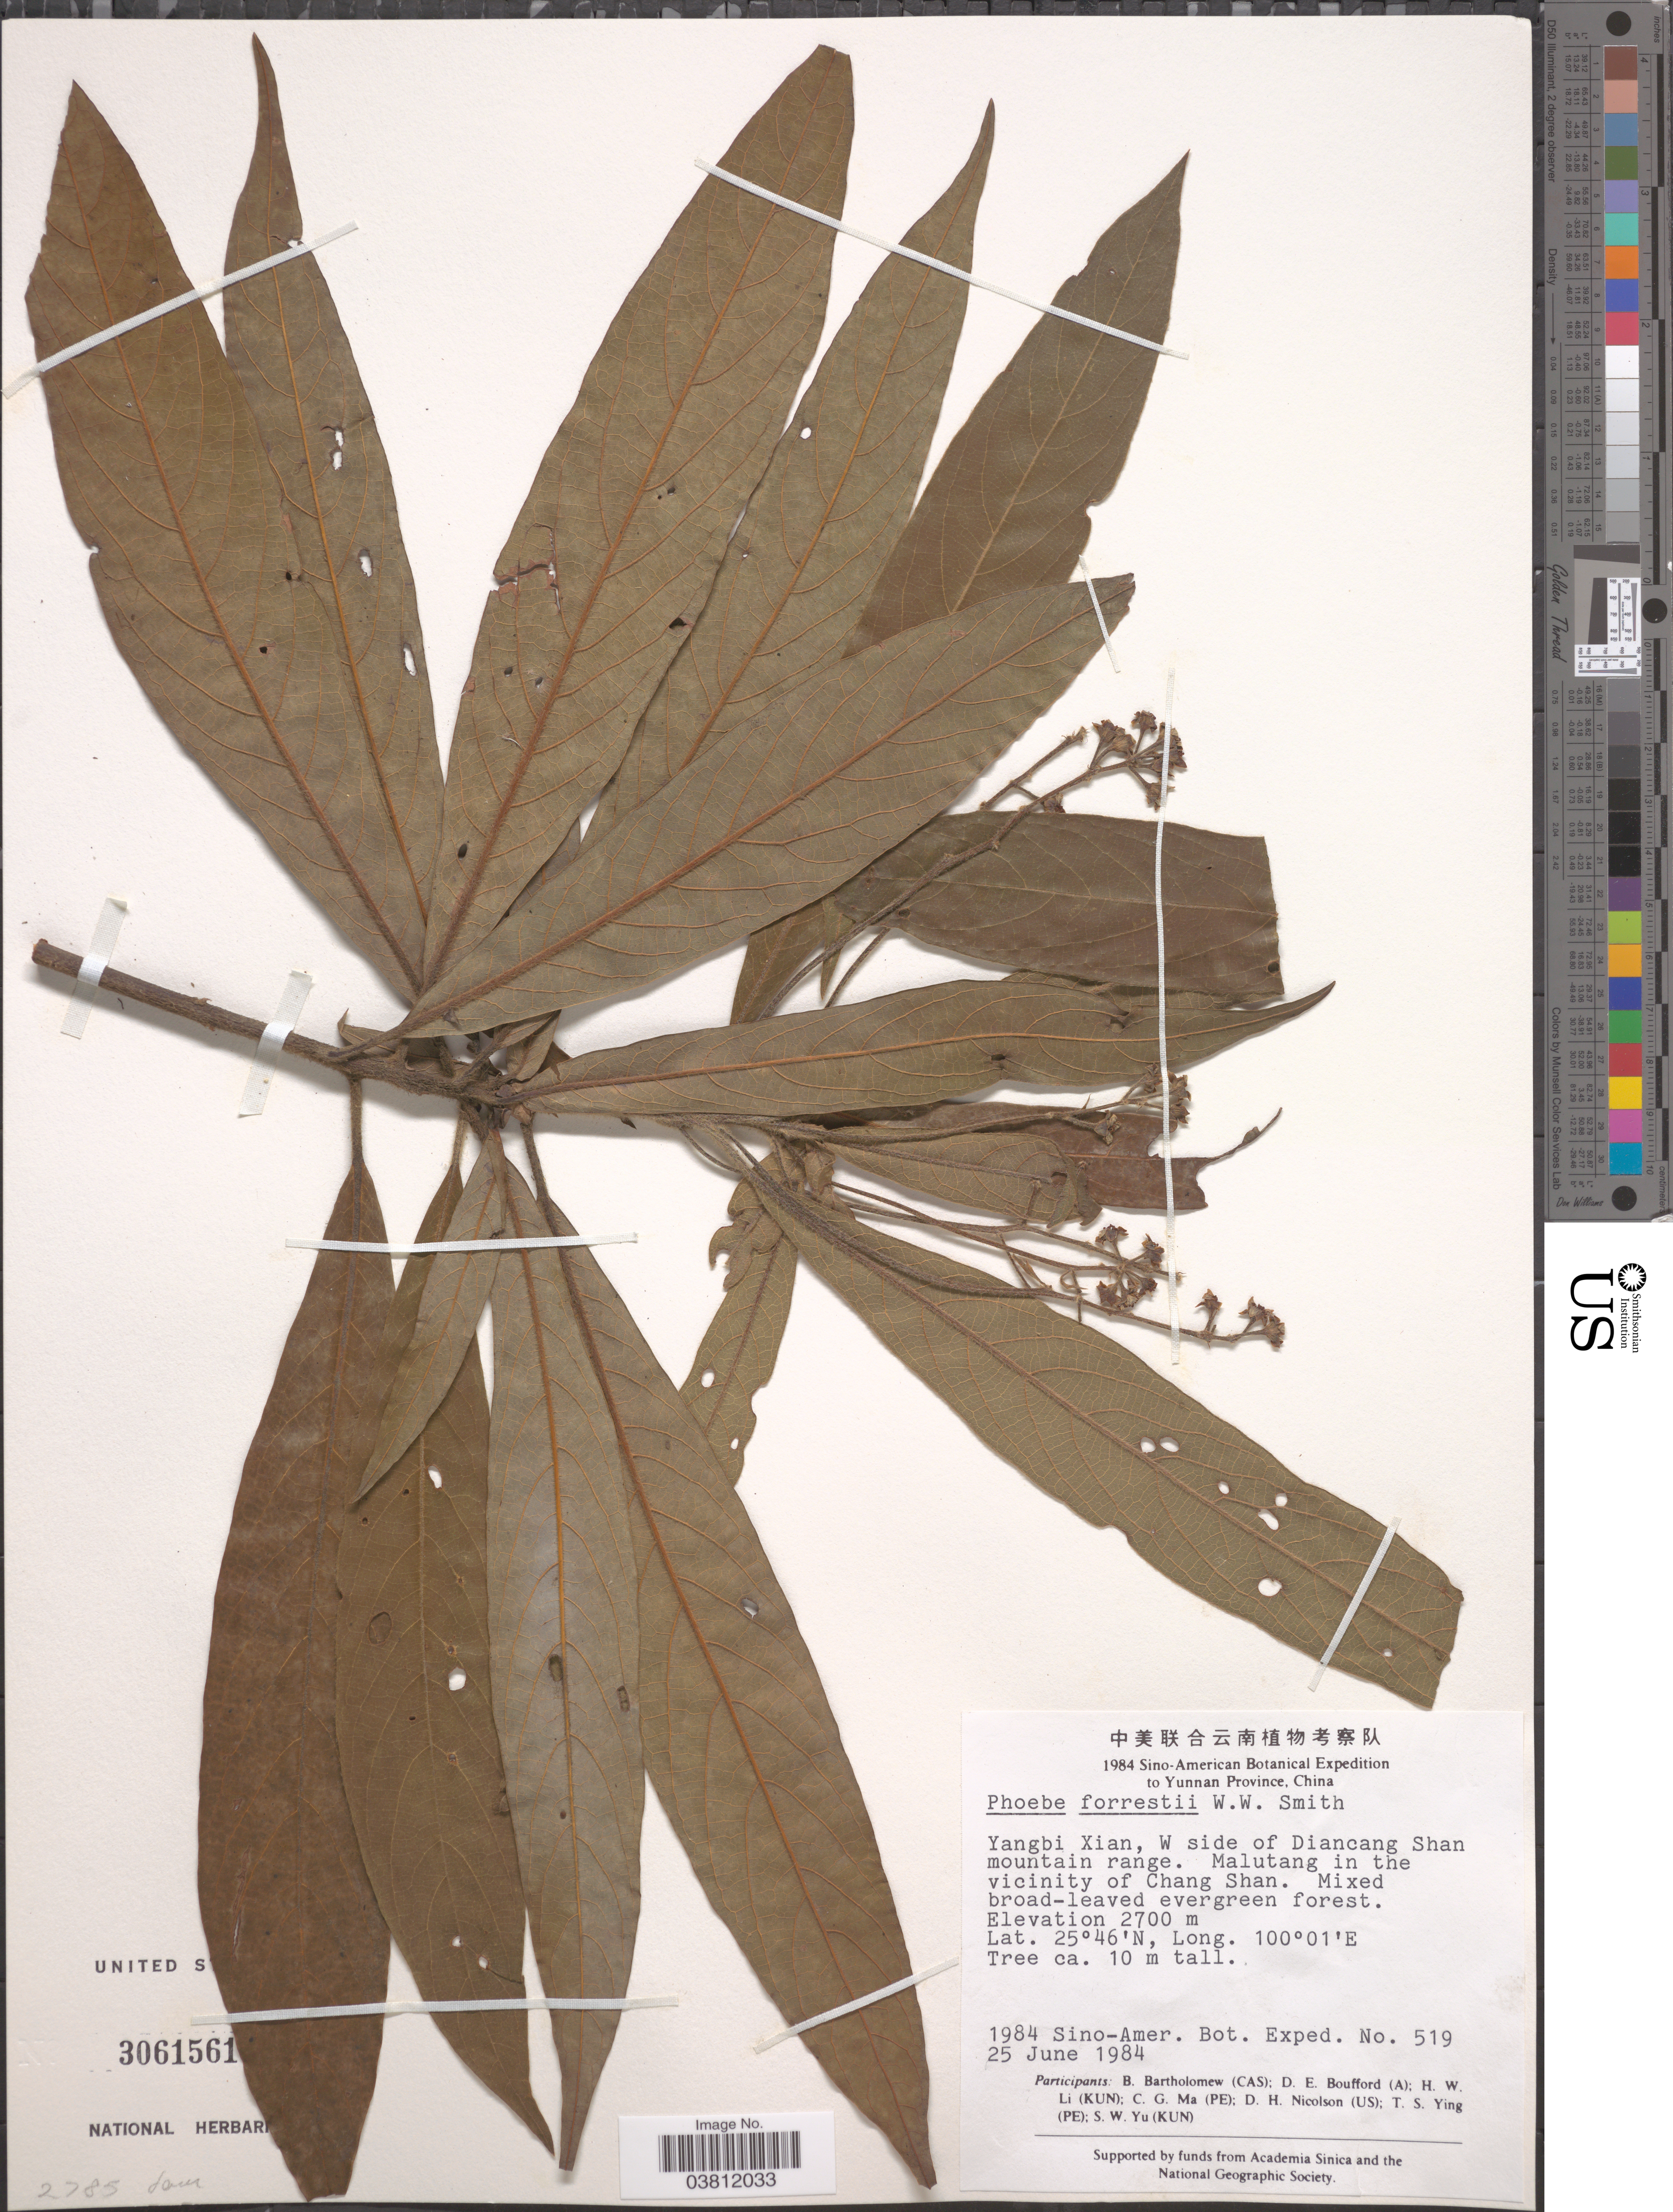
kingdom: Plantae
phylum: Tracheophyta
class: Magnoliopsida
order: Laurales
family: Lauraceae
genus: Phoebe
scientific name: Phoebe forrestii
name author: W.W. Sm.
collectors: Sino-Amer. Bot. Exped. 1984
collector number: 519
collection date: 1984-06-25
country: China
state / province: Yunnan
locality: Yangbi Xian, W side of Diancang Shan mountain range. Malutang in the vicinity of Chang Shan.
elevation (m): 2700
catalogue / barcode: US 3061561